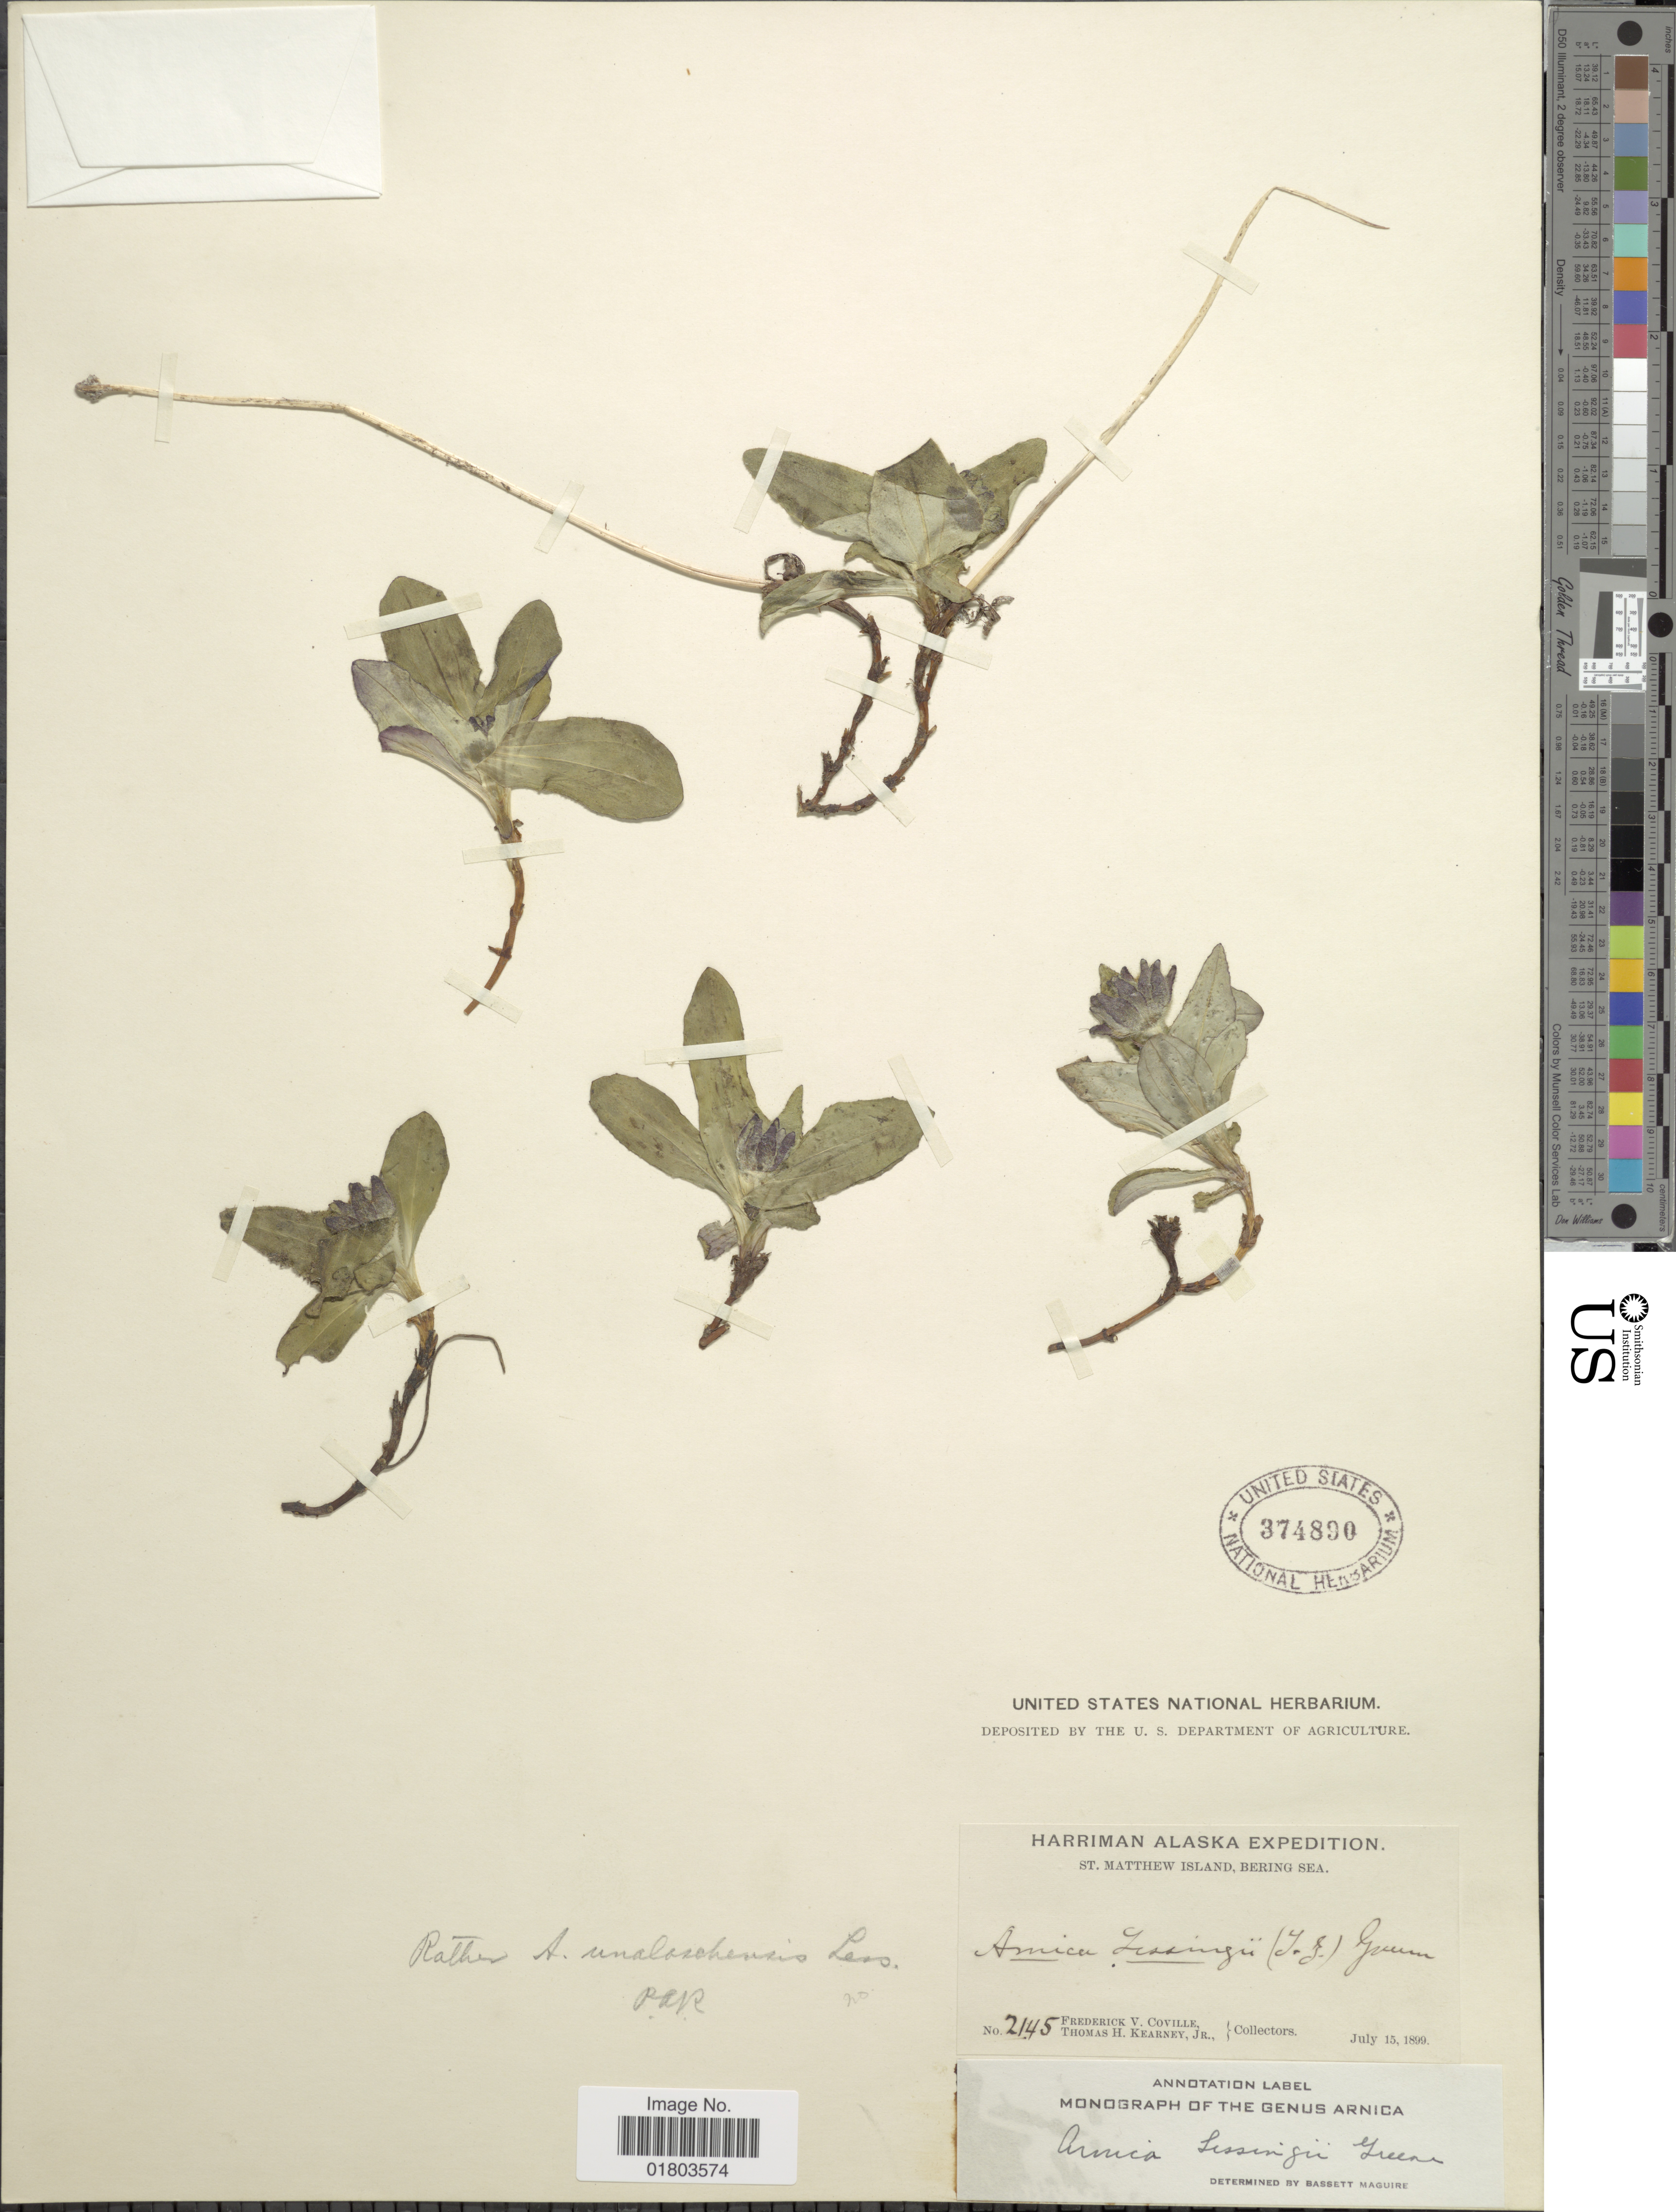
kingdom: Plantae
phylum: Tracheophyta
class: Magnoliopsida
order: Asterales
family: Asteraceae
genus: Arnica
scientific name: Arnica lessingii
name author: (Torr. & A. Gray) Greene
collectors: F. V. Coville & T. H. Kearney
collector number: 2145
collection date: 1899-07-15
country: United States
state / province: Alaska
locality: Harriman Alaska, St Matthew Island, Bering Sea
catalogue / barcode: US 374890